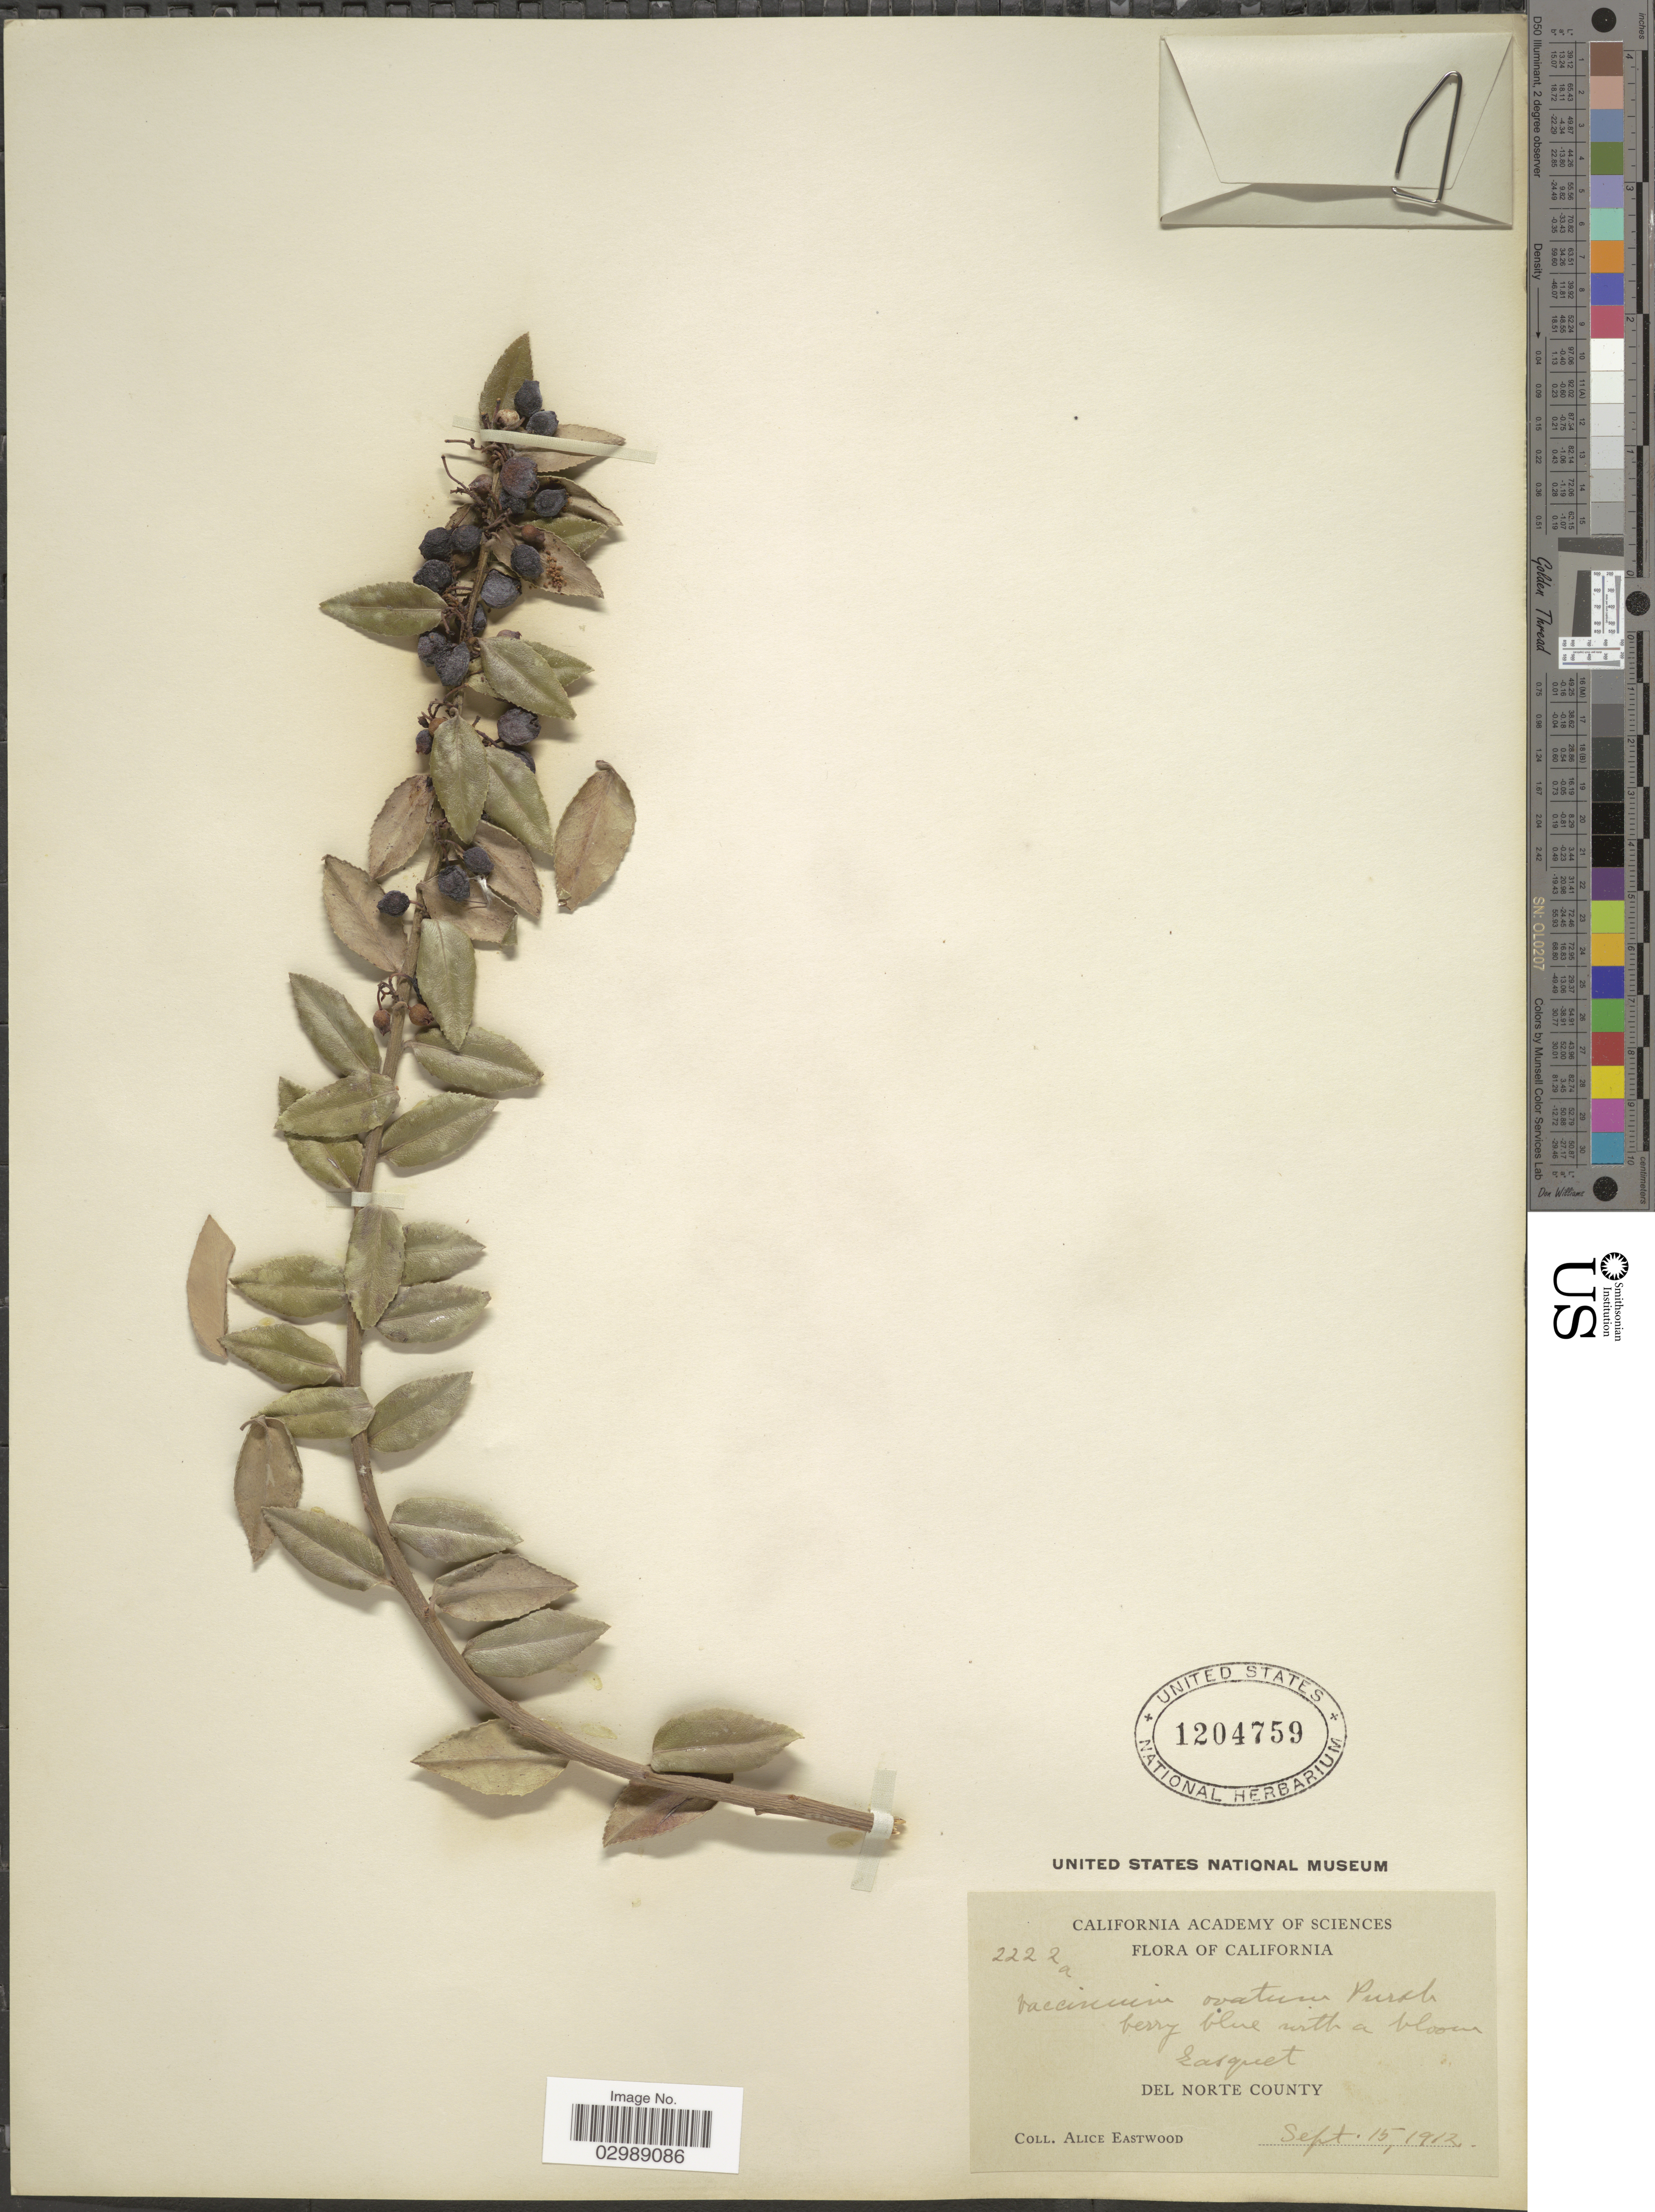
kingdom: Plantae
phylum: Tracheophyta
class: Magnoliopsida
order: Ericales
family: Ericaceae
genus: Vaccinium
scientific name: Vaccinium ovatum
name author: Pursh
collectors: A. Eastwood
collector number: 2222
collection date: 1912-09-15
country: United States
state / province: California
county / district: Del Norte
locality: Easquet. Del Norte County.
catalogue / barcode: US 1204759